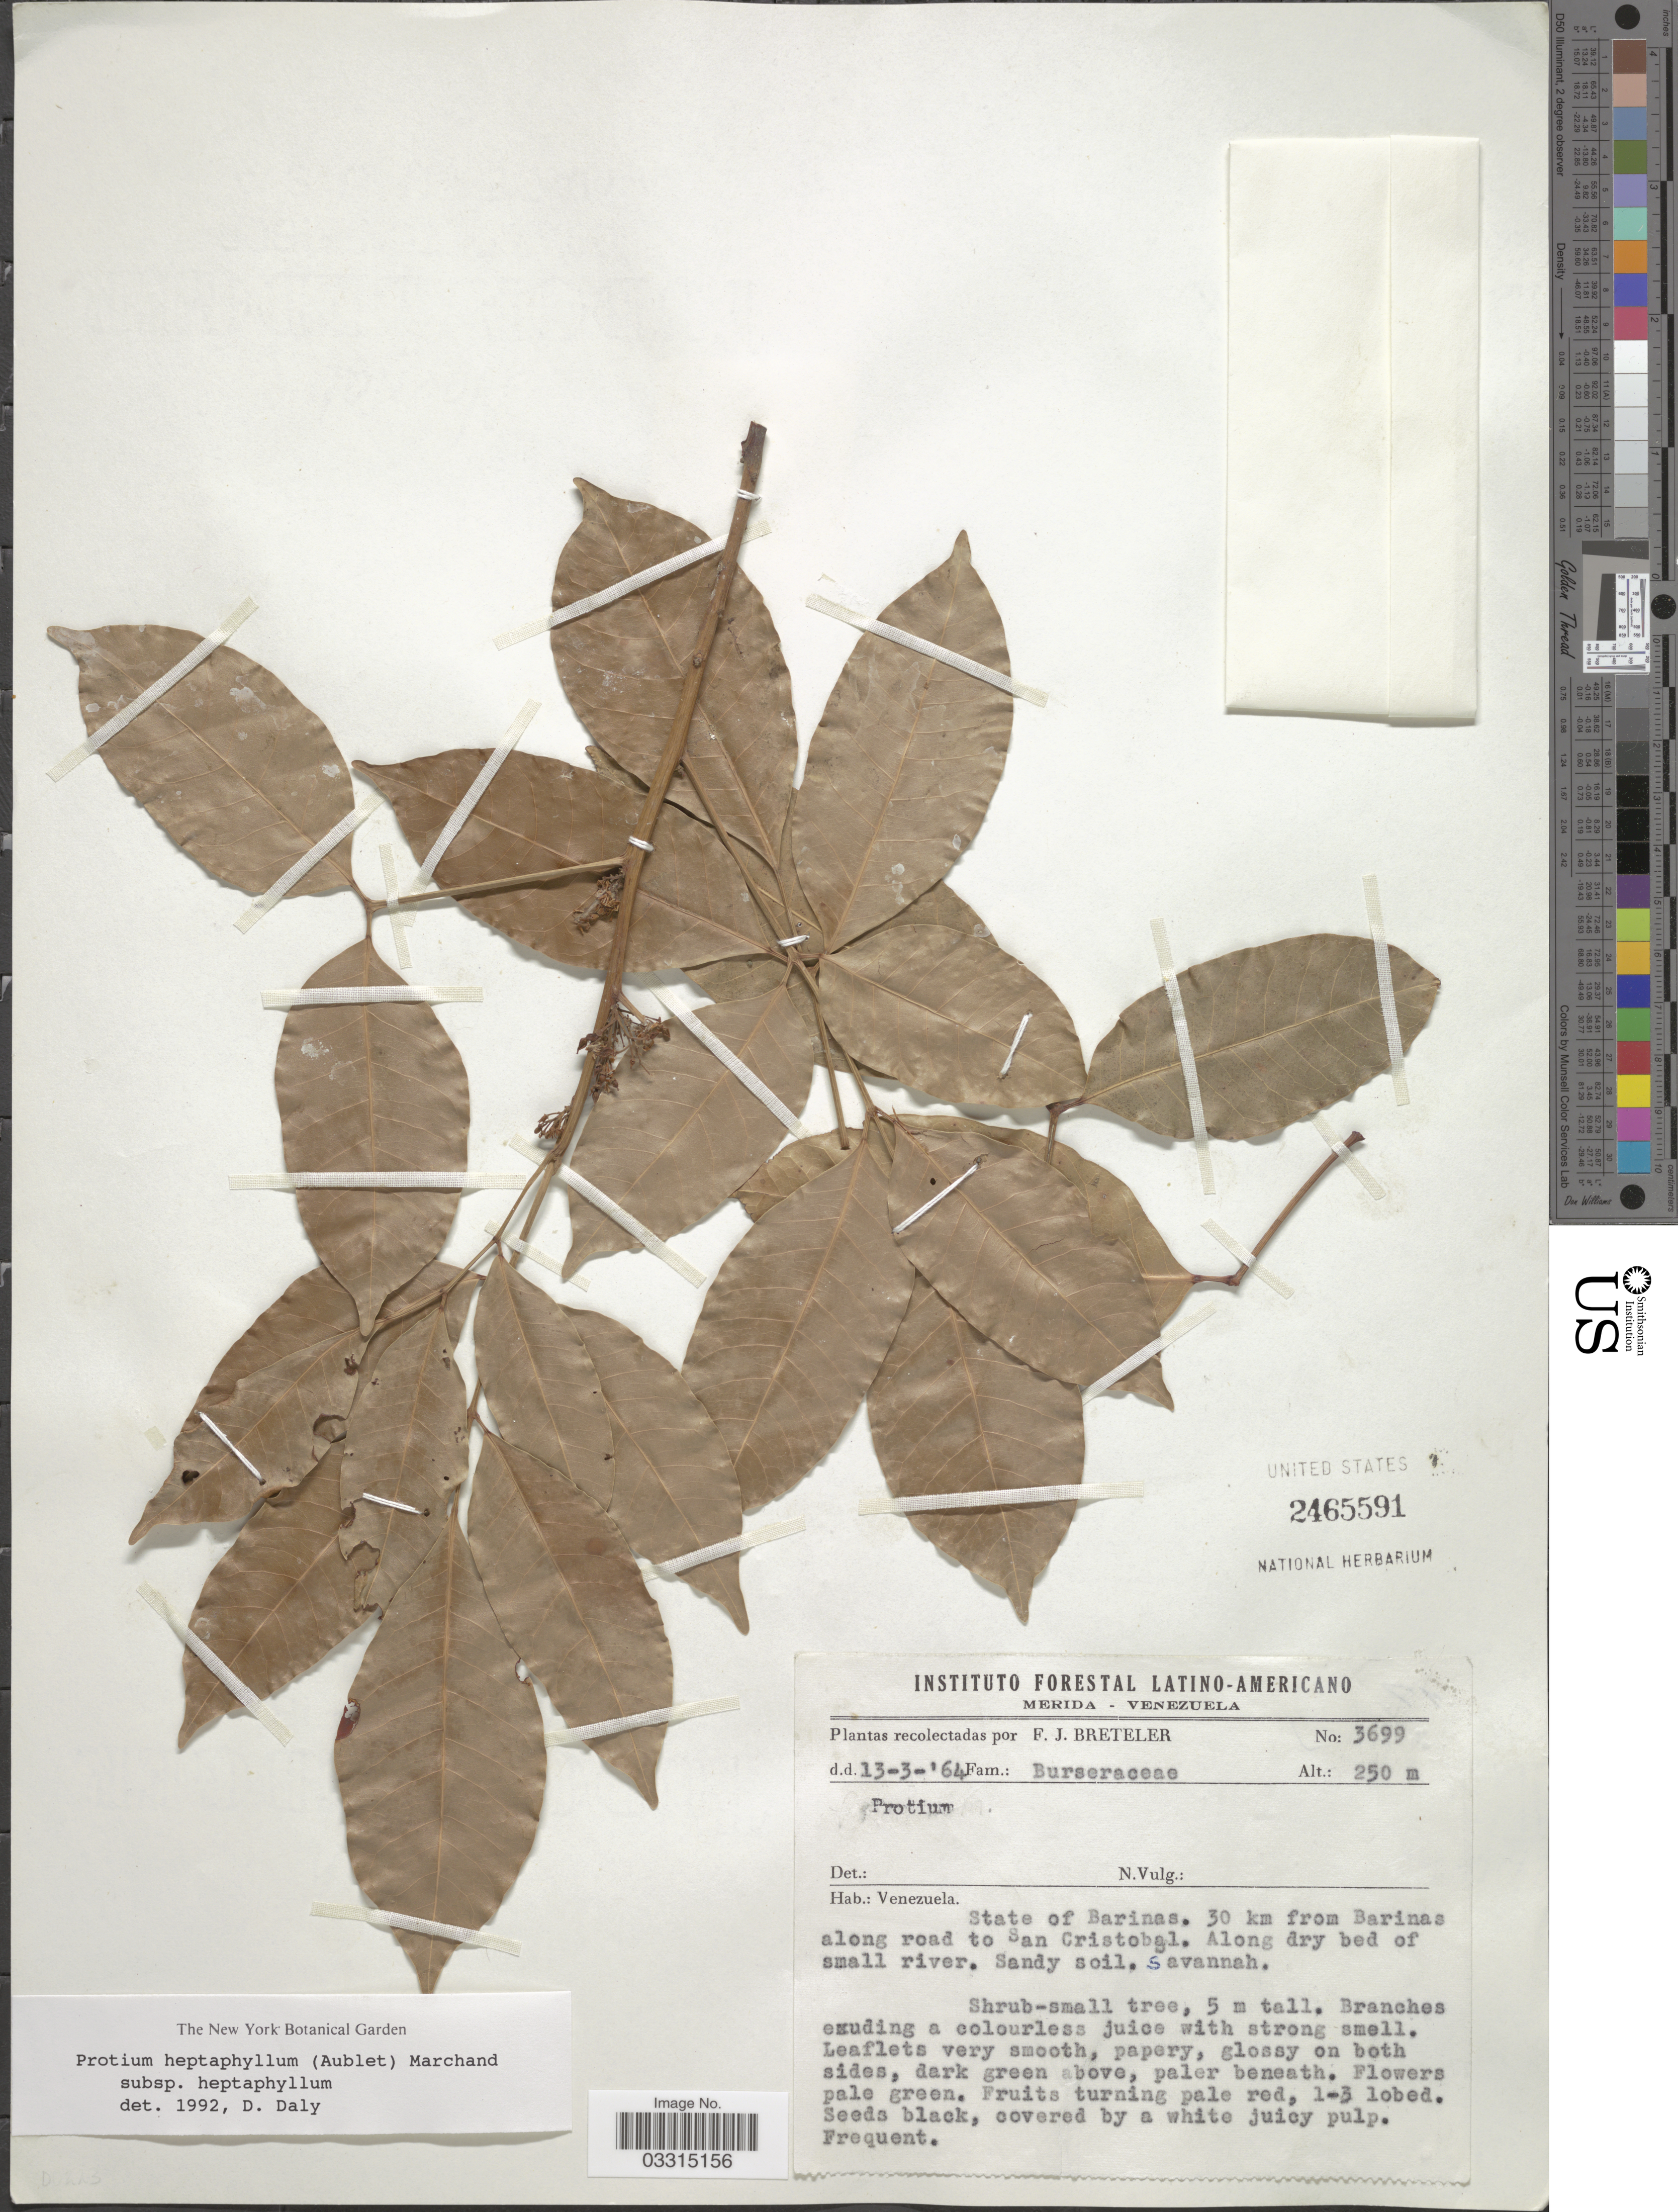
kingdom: Plantae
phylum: Tracheophyta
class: Magnoliopsida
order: Sapindales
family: Burseraceae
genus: Protium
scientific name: Protium heptaphyllum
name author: (Aubl.) Marchand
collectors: F. J. Breteler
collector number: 3699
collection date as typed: Transcribed d/m/y: 13/3/64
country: Venezuela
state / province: Barinas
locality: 30 km from Barinas along road to San Cristobal.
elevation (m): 250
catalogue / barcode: US 2465591